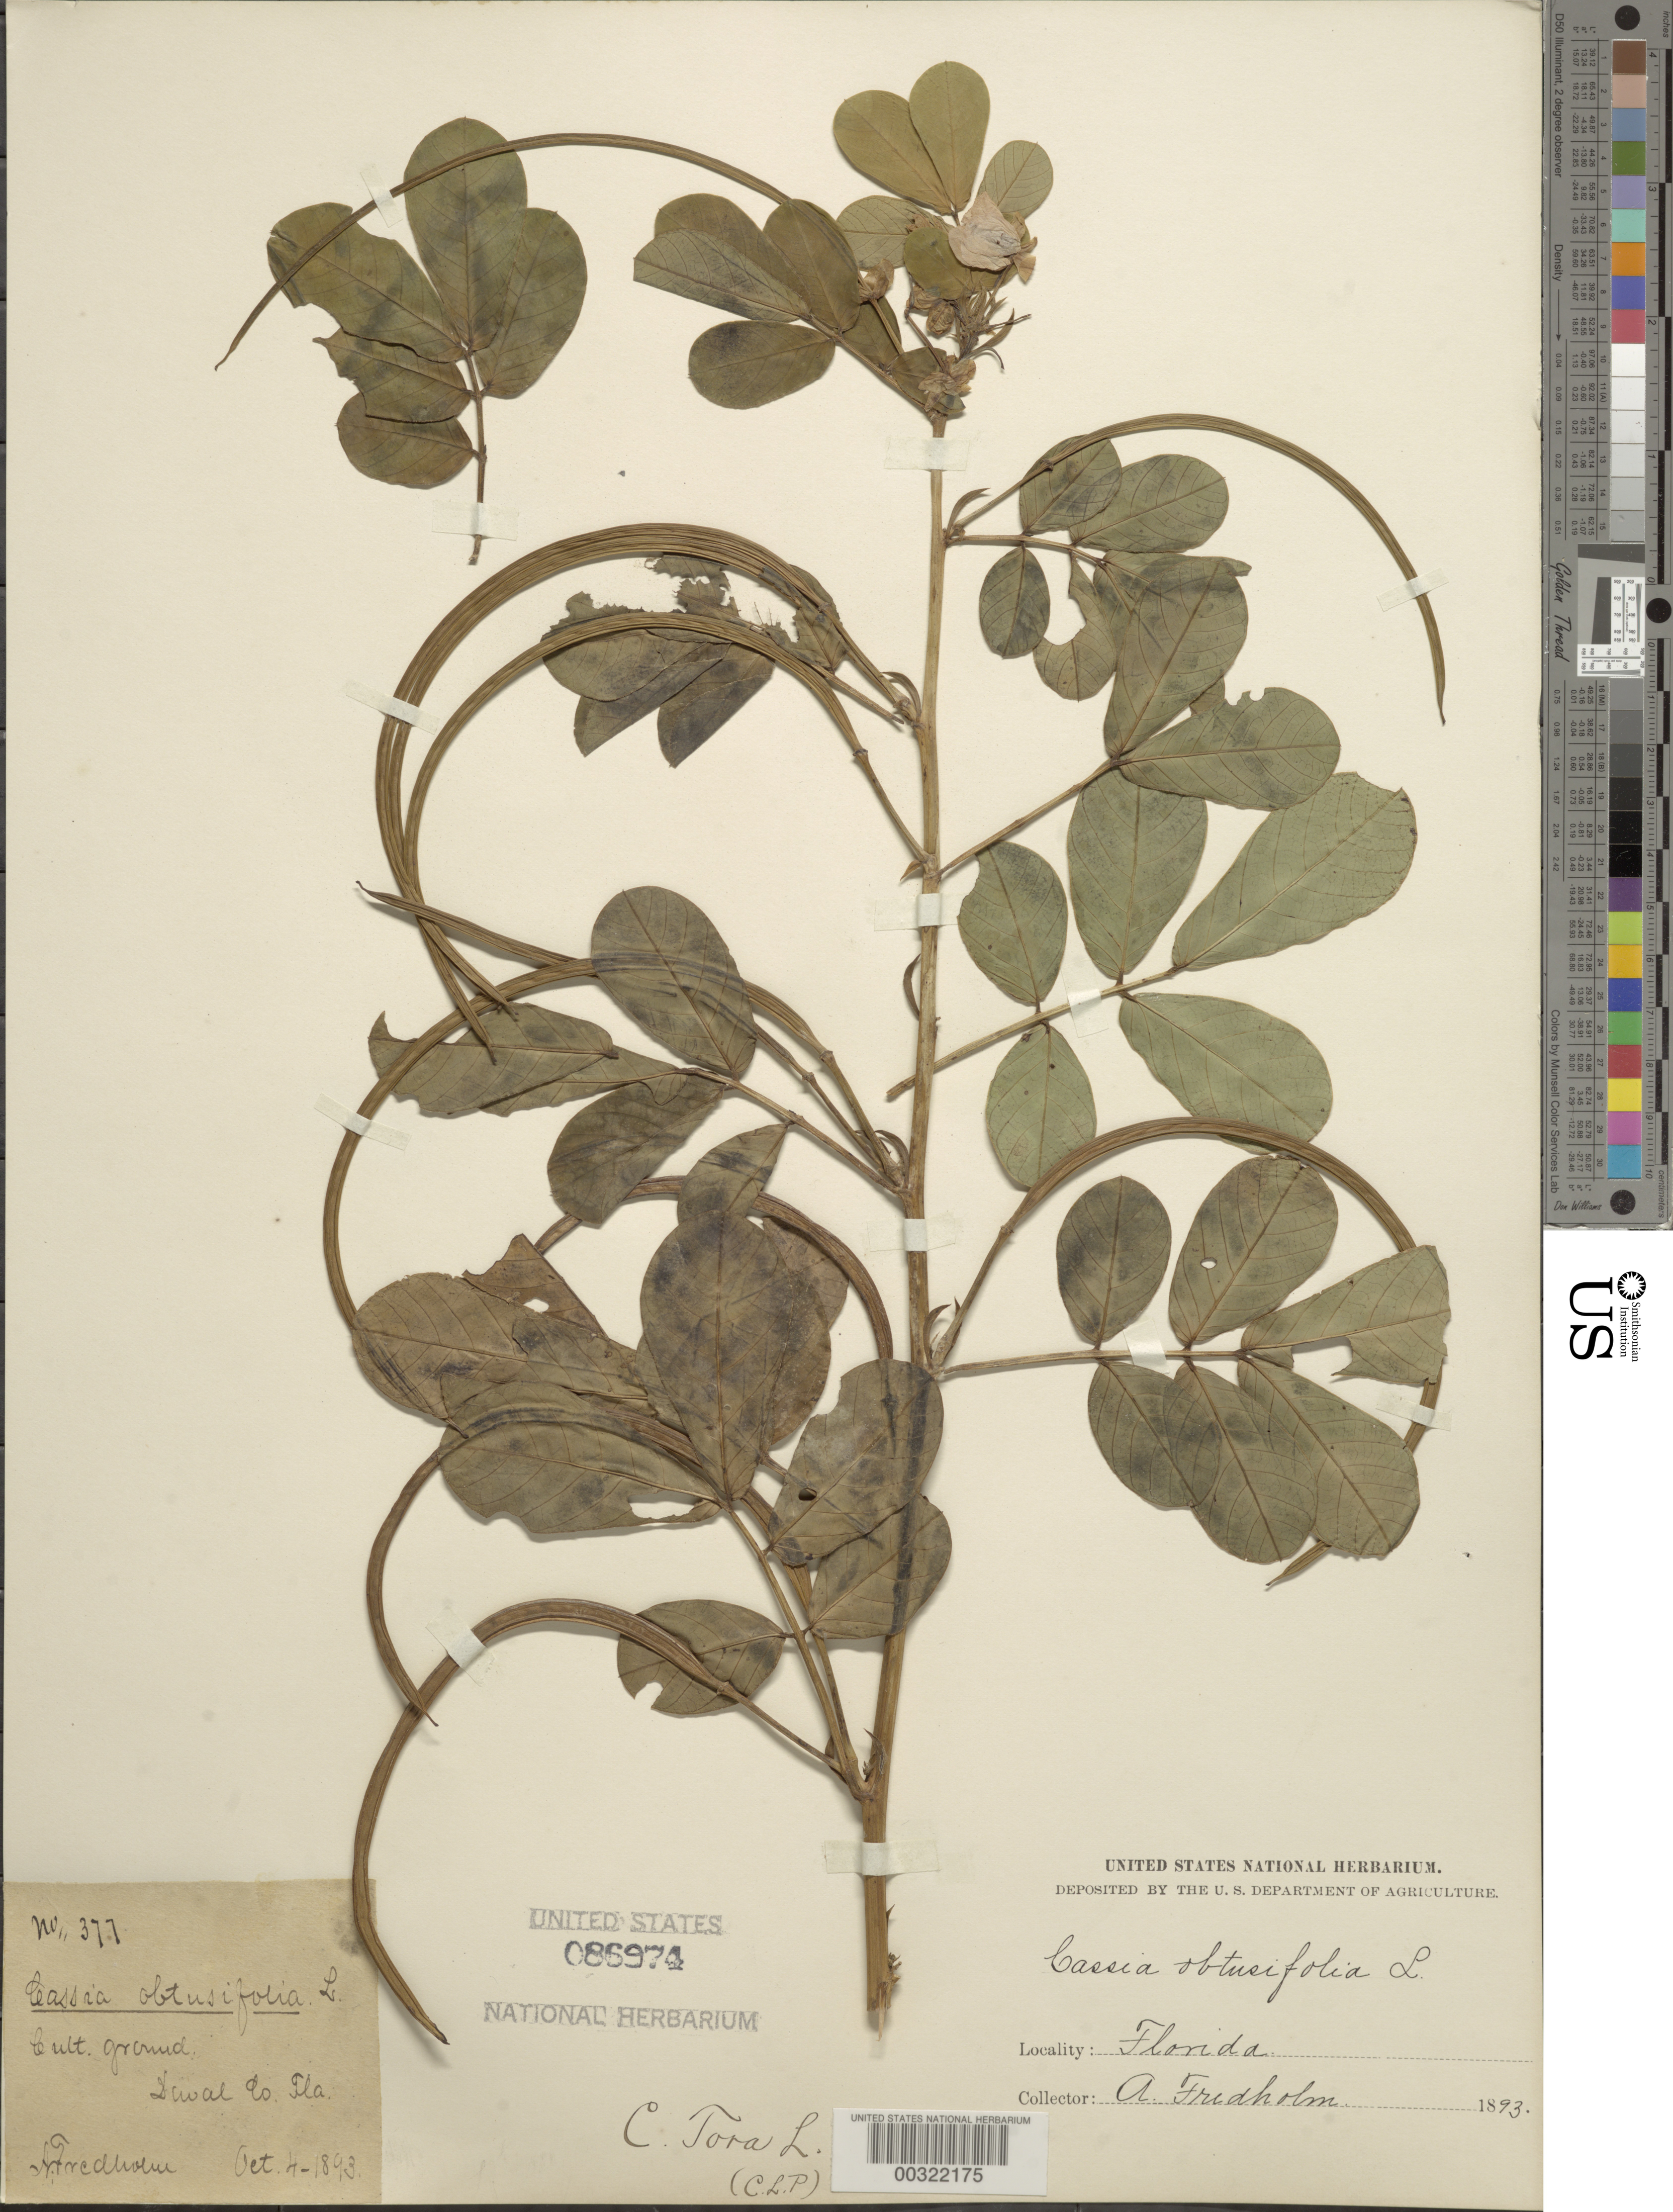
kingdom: Plantae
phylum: Tracheophyta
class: Magnoliopsida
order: Fabales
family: Fabaceae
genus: Senna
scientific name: Senna obtusifolia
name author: (L.) H.S. Irwin & Barneby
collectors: A. J. Fredholm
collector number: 377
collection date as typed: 04 Oct 1893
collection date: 1893-10-04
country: United States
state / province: Florida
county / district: Duval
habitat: Cultivated grounds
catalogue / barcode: US 86974